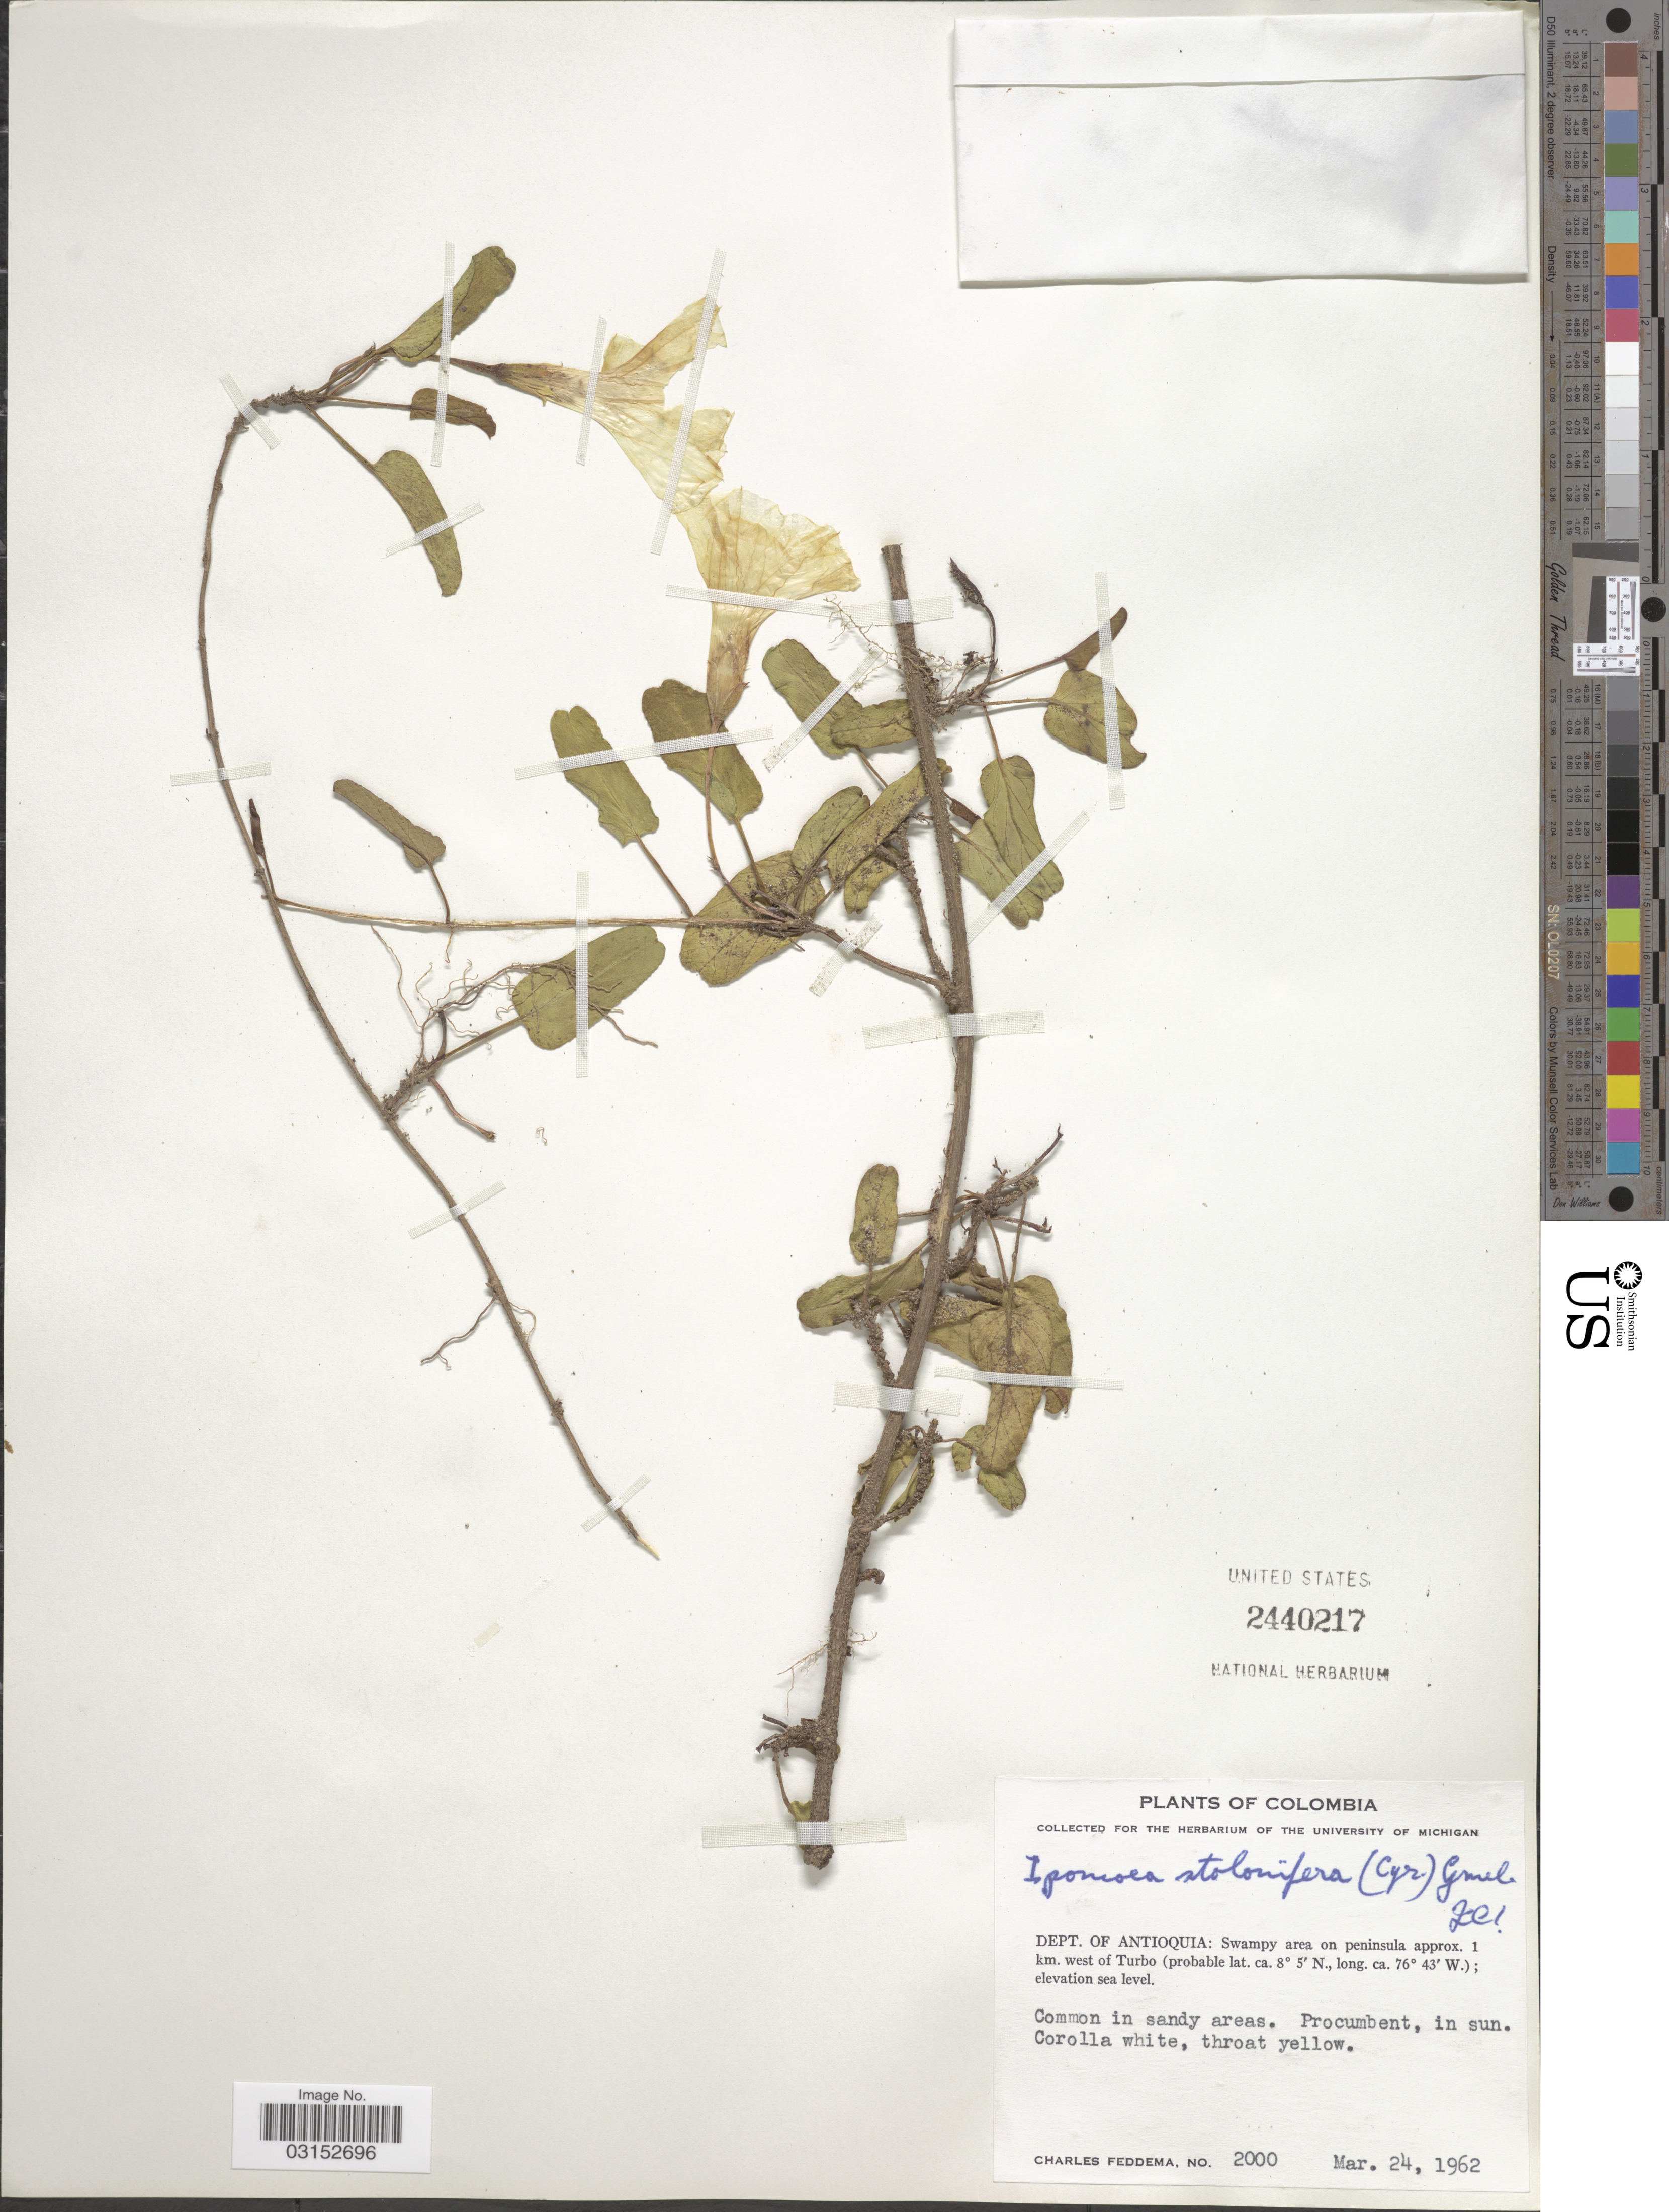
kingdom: Plantae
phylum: Tracheophyta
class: Magnoliopsida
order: Solanales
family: Convolvulaceae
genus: Ipomoea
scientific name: Ipomoea imperati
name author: (Vahl) Griseb.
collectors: C. Feddema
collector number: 2000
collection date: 1962-03-24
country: Colombia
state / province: Antioquia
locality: Dept. of Antioquia: Swampy area on peninsula approx. 1 km. west of Turbo.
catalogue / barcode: US 2440217